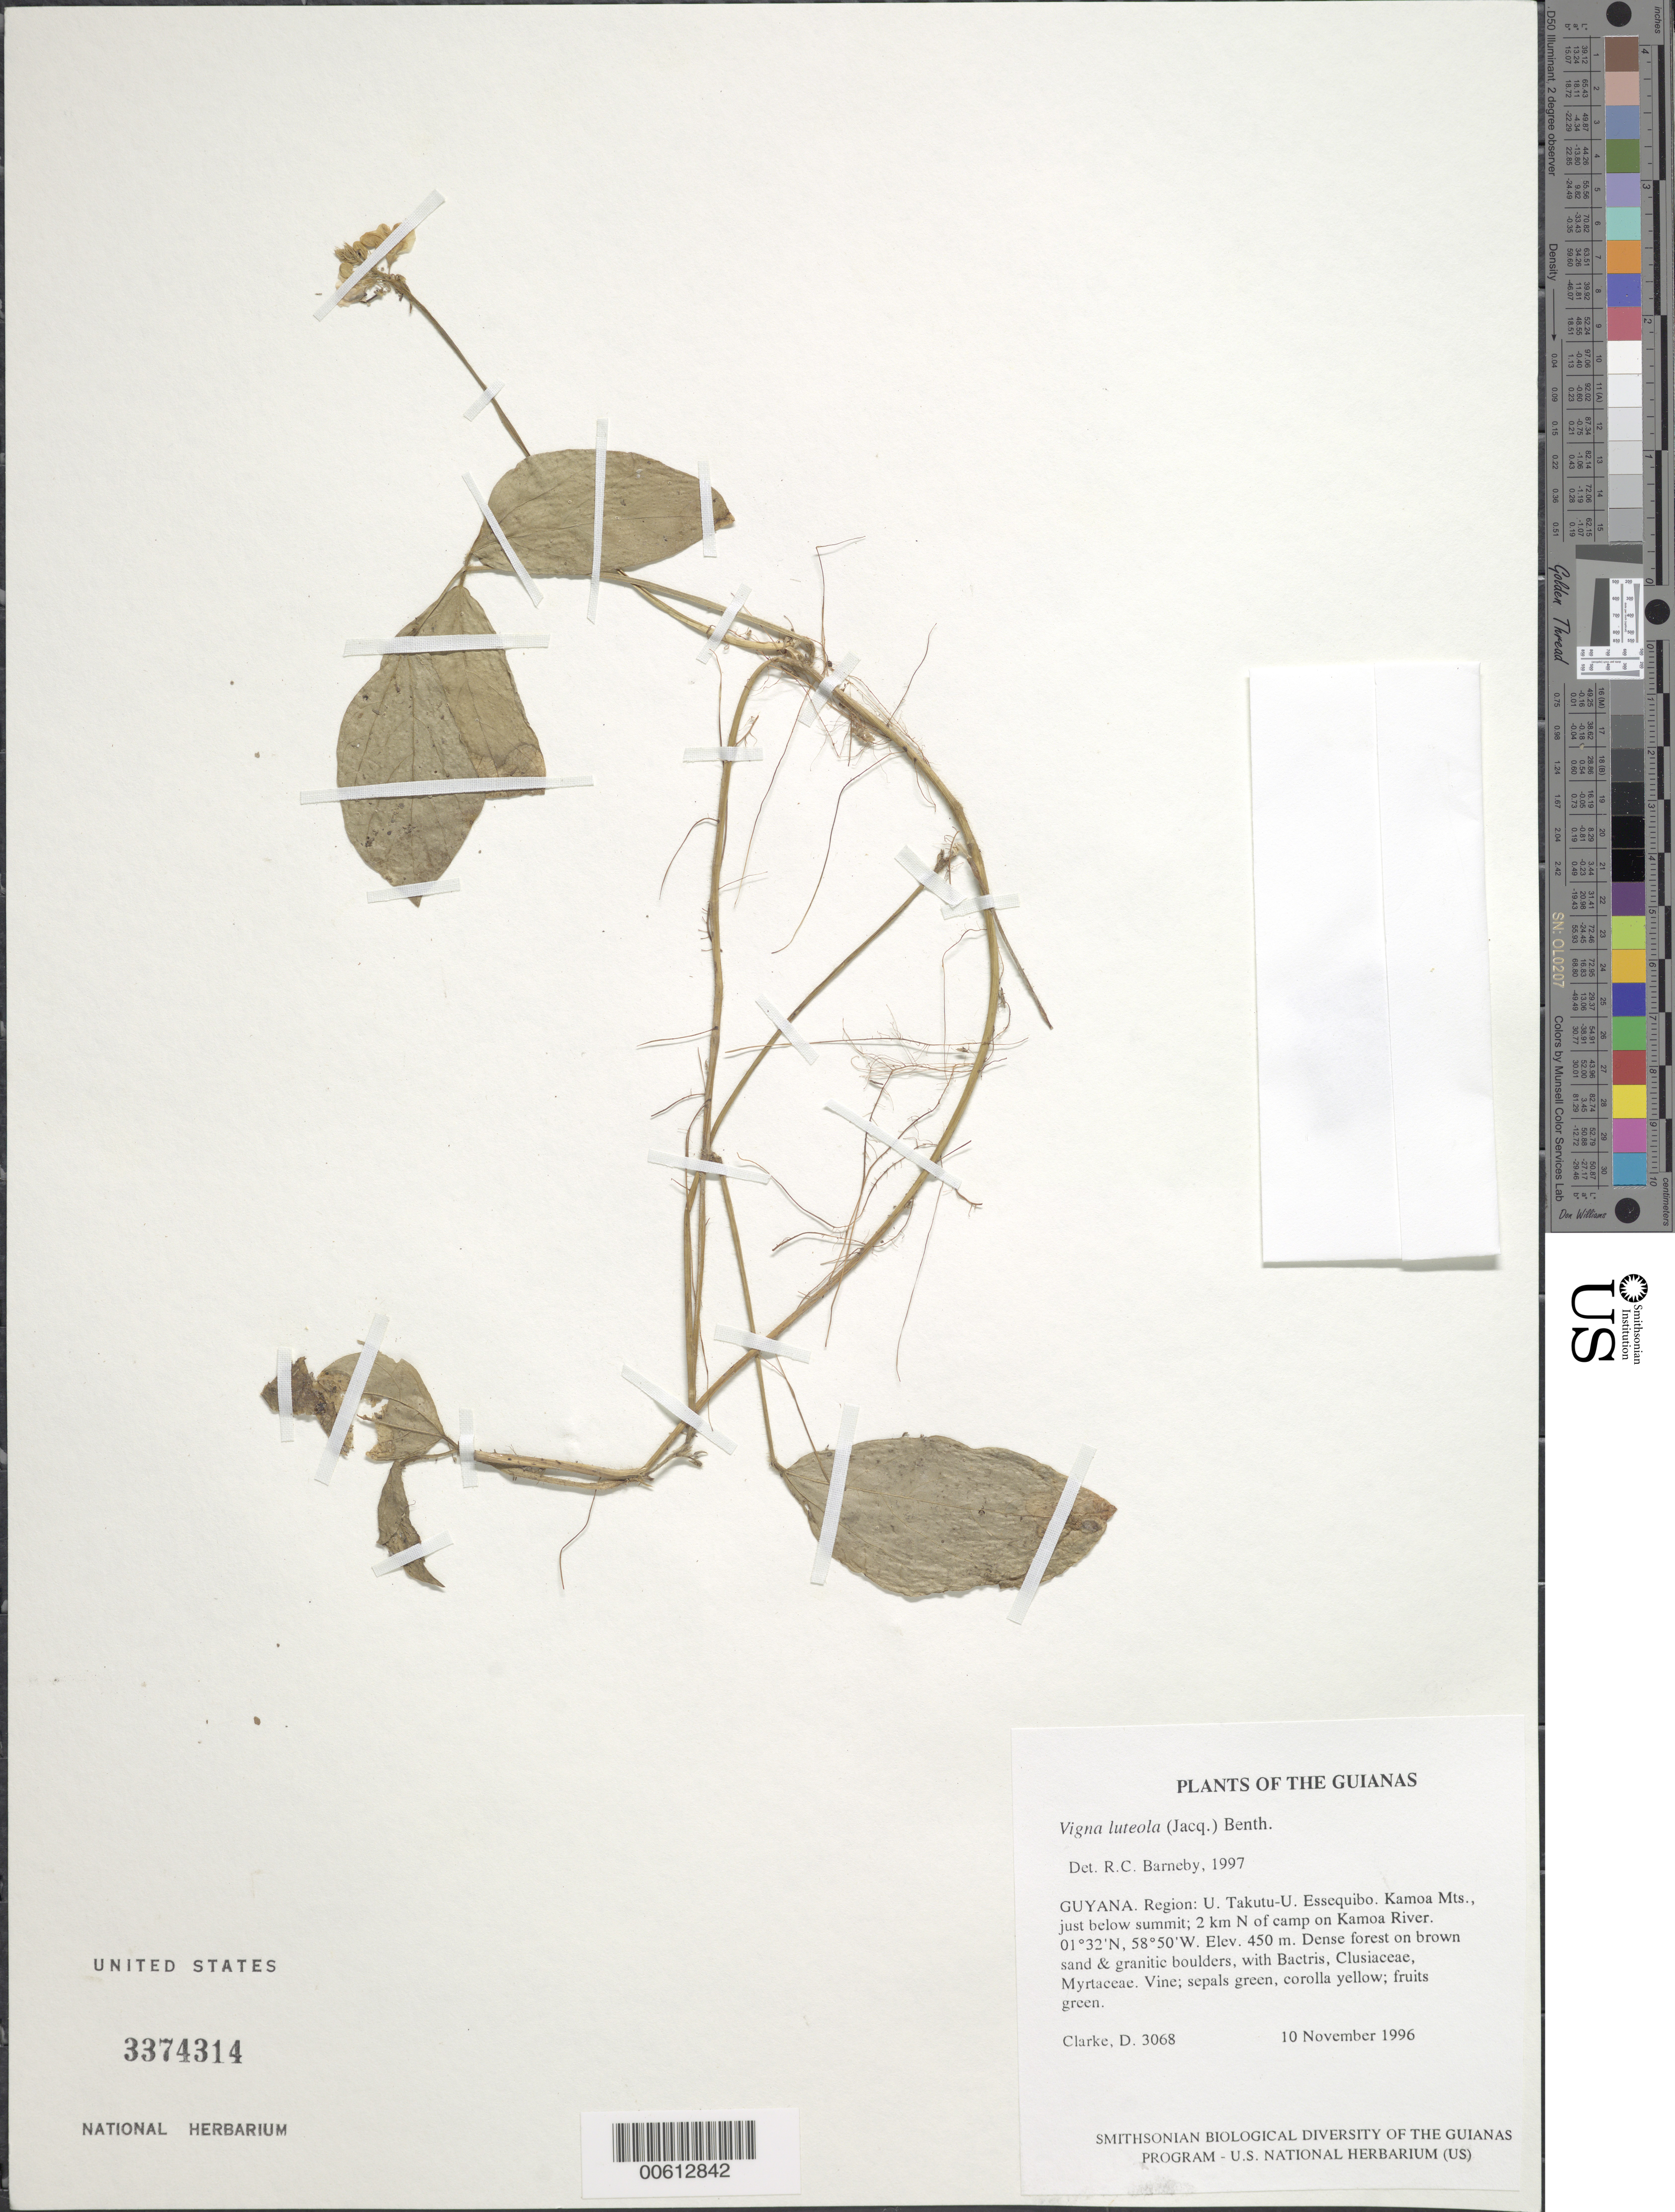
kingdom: Plantae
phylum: Tracheophyta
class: Magnoliopsida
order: Fabales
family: Fabaceae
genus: Vigna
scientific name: Vigna luteola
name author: (Jacq.) Benth.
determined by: Barneby, Rupert C., (NY)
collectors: H. D. Clarke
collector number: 3068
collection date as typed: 10 November 1996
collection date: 1996-11-10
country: Guyana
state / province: U. Takutu-U. Essequibo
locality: Kamoa Mts., just below summit; 2 km N of camp on Kamoa River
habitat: Dense forest on brown sand & granitic boulders, with Bactris, Clusiaceae, Myrtaceae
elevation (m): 450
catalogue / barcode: US 3374314